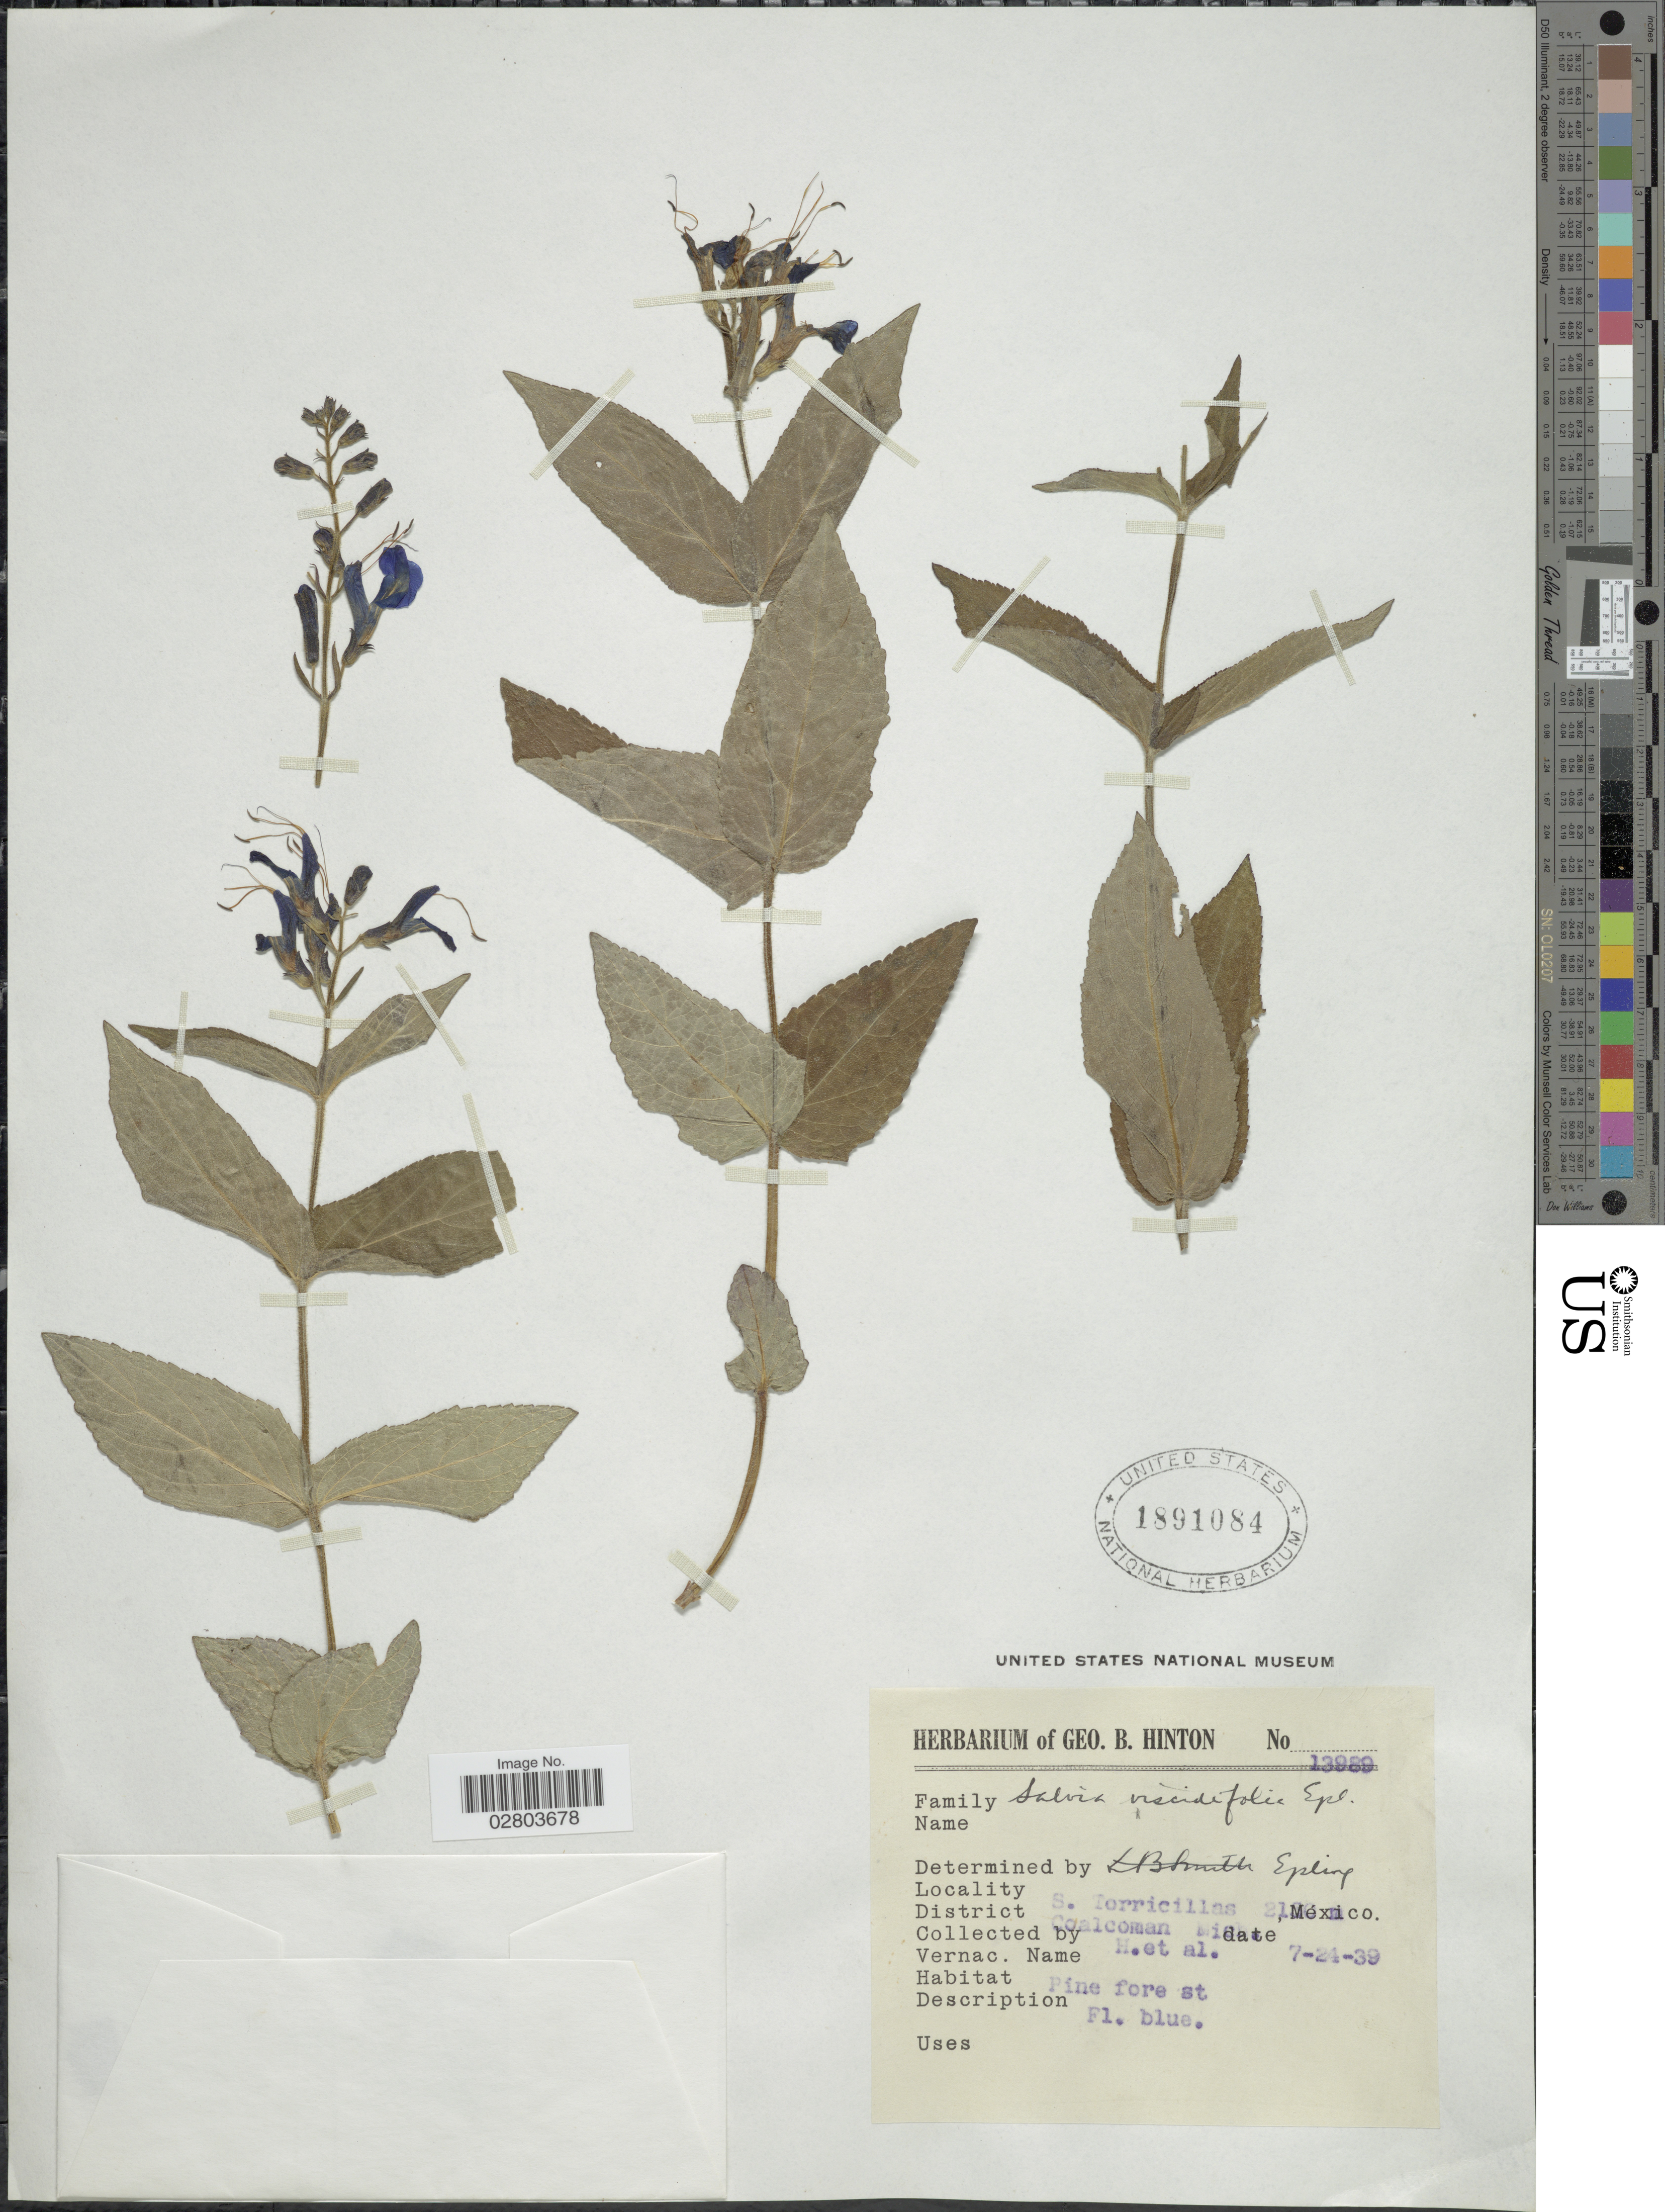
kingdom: Plantae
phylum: Tracheophyta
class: Magnoliopsida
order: Lamiales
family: Lamiaceae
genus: Salvia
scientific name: Salvia viscidifolia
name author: Epling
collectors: G. B. Hinton & et al.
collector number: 13989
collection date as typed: Transcribed d/m/y: 24/7/39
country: Mexico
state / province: Michoacán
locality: S. Torricillas. District Coalcoman.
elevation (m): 2100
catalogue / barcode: US 1891084